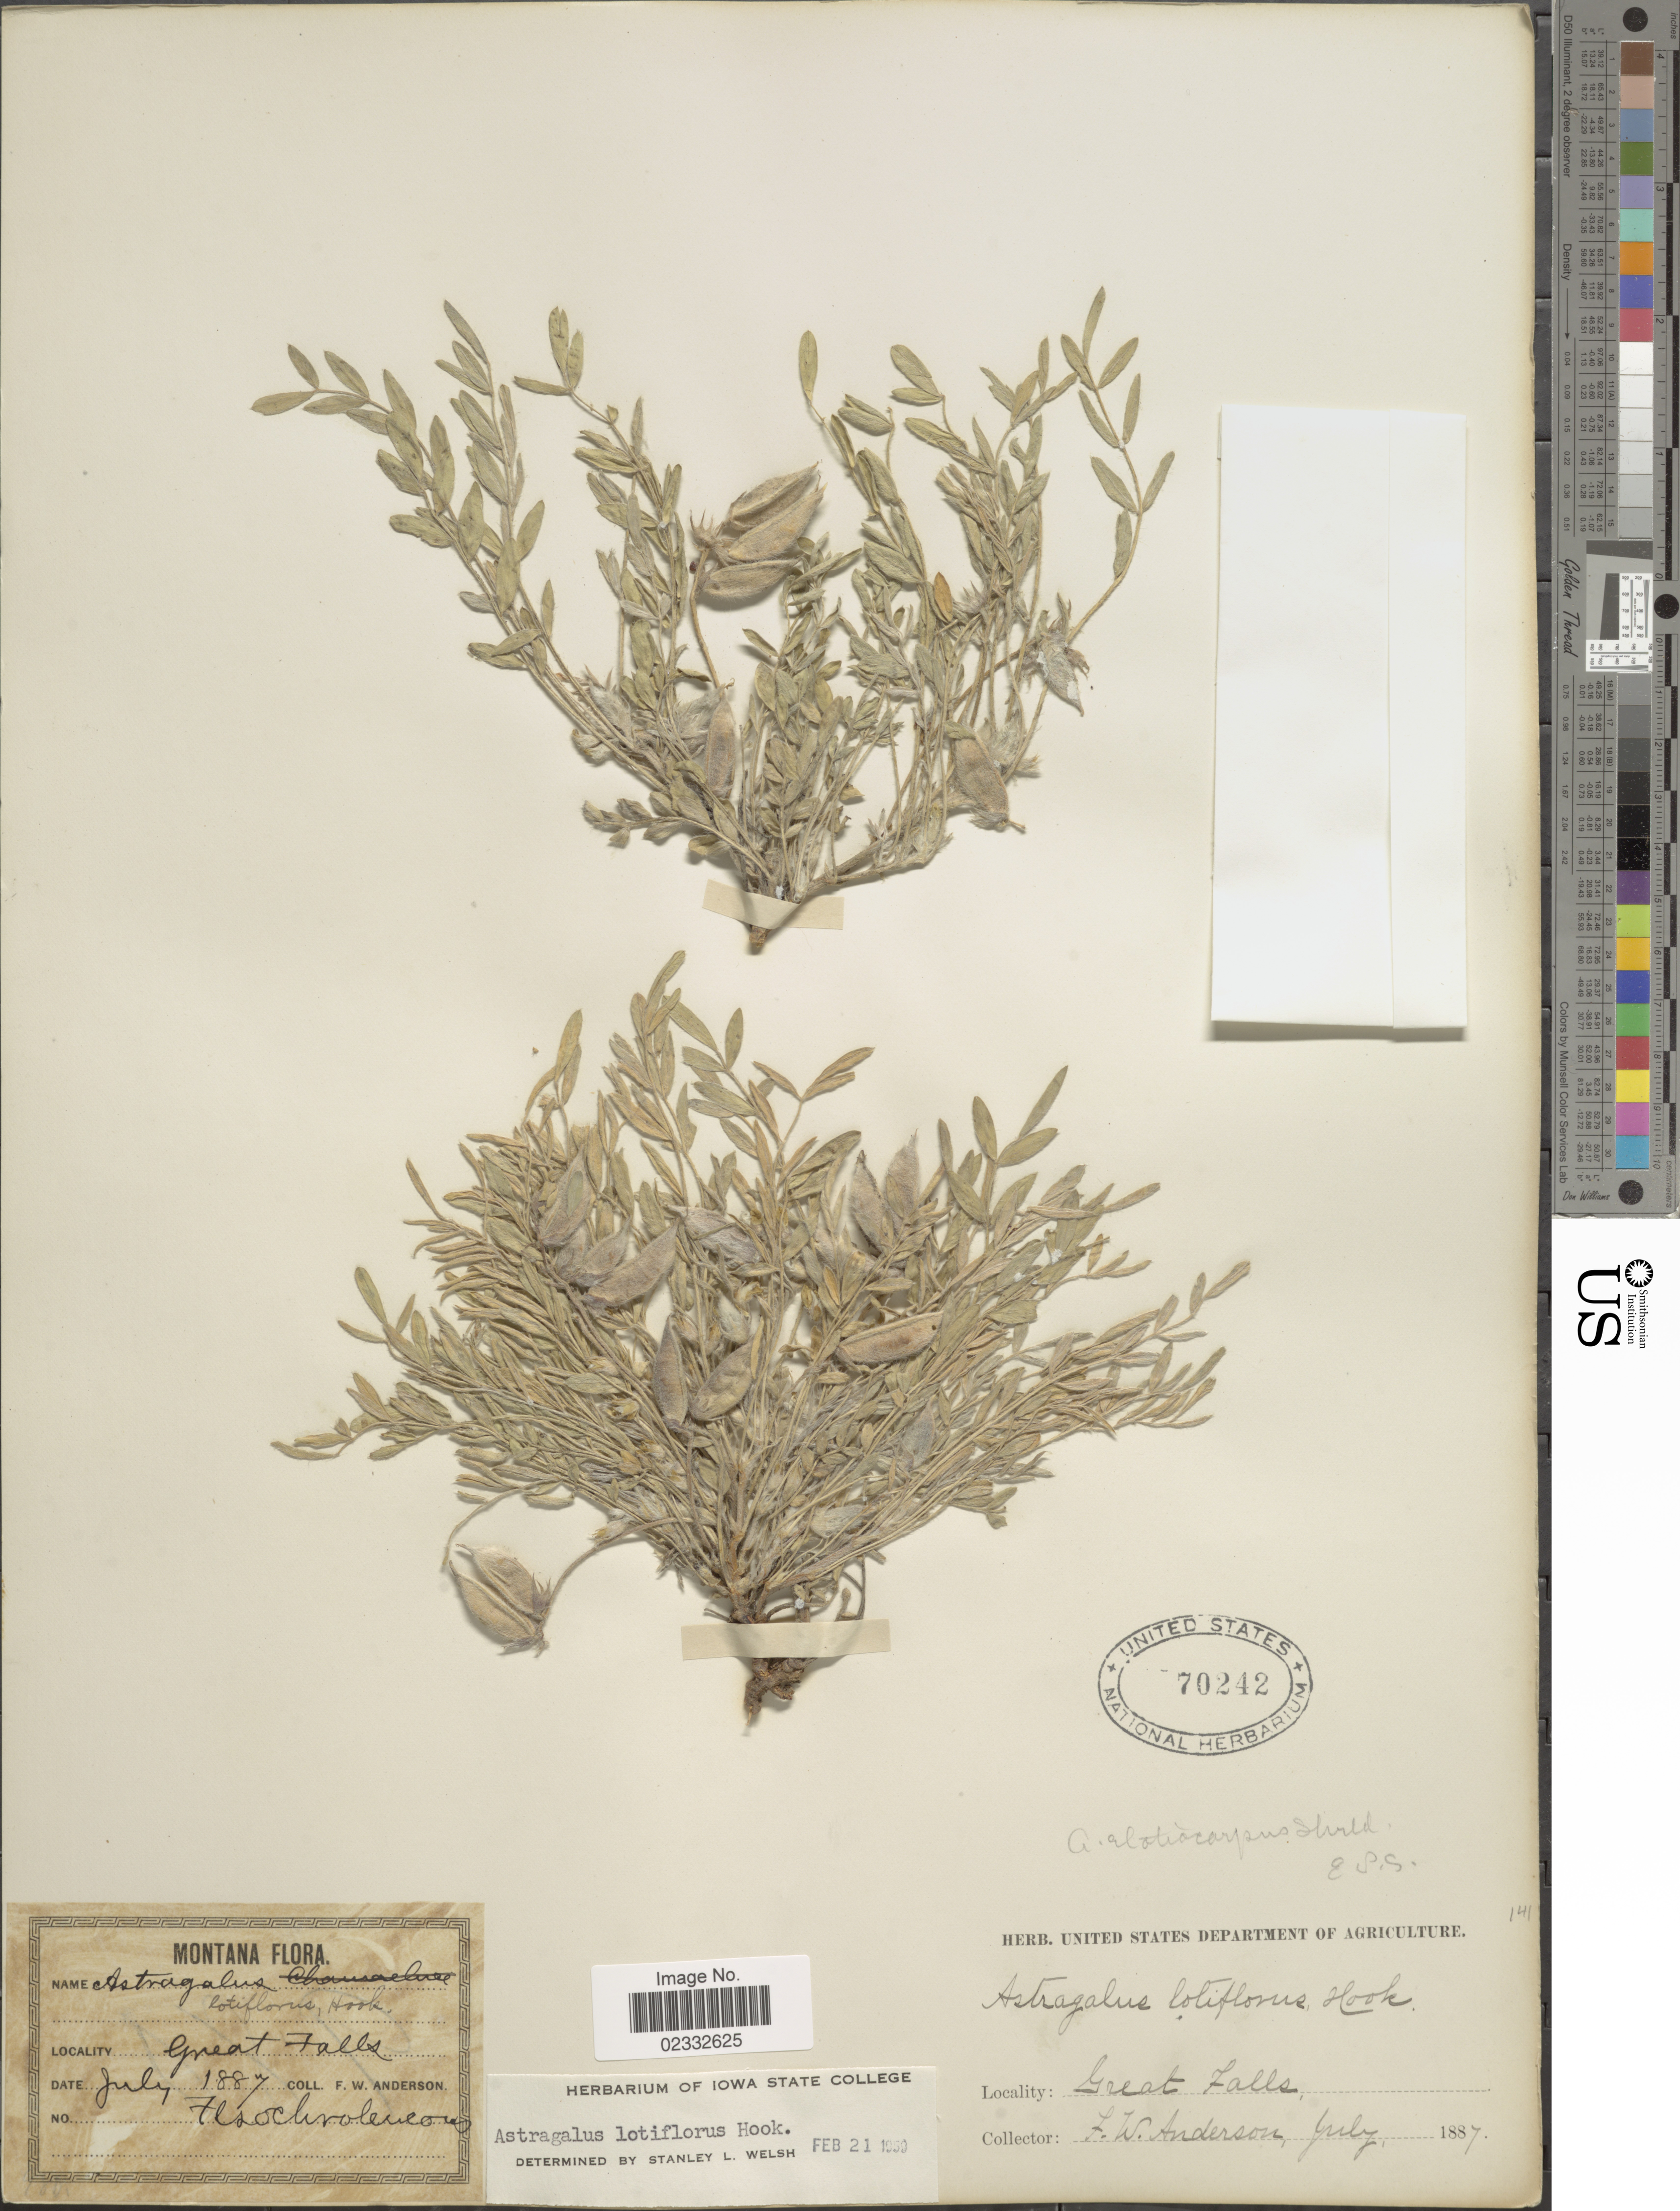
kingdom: Plantae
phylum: Tracheophyta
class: Magnoliopsida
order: Fabales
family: Fabaceae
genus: Astragalus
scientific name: Astragalus lotiflorus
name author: Hook.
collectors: F. W. Anderson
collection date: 1887-07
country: United States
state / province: Montana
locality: Great Falls.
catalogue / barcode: US 70242